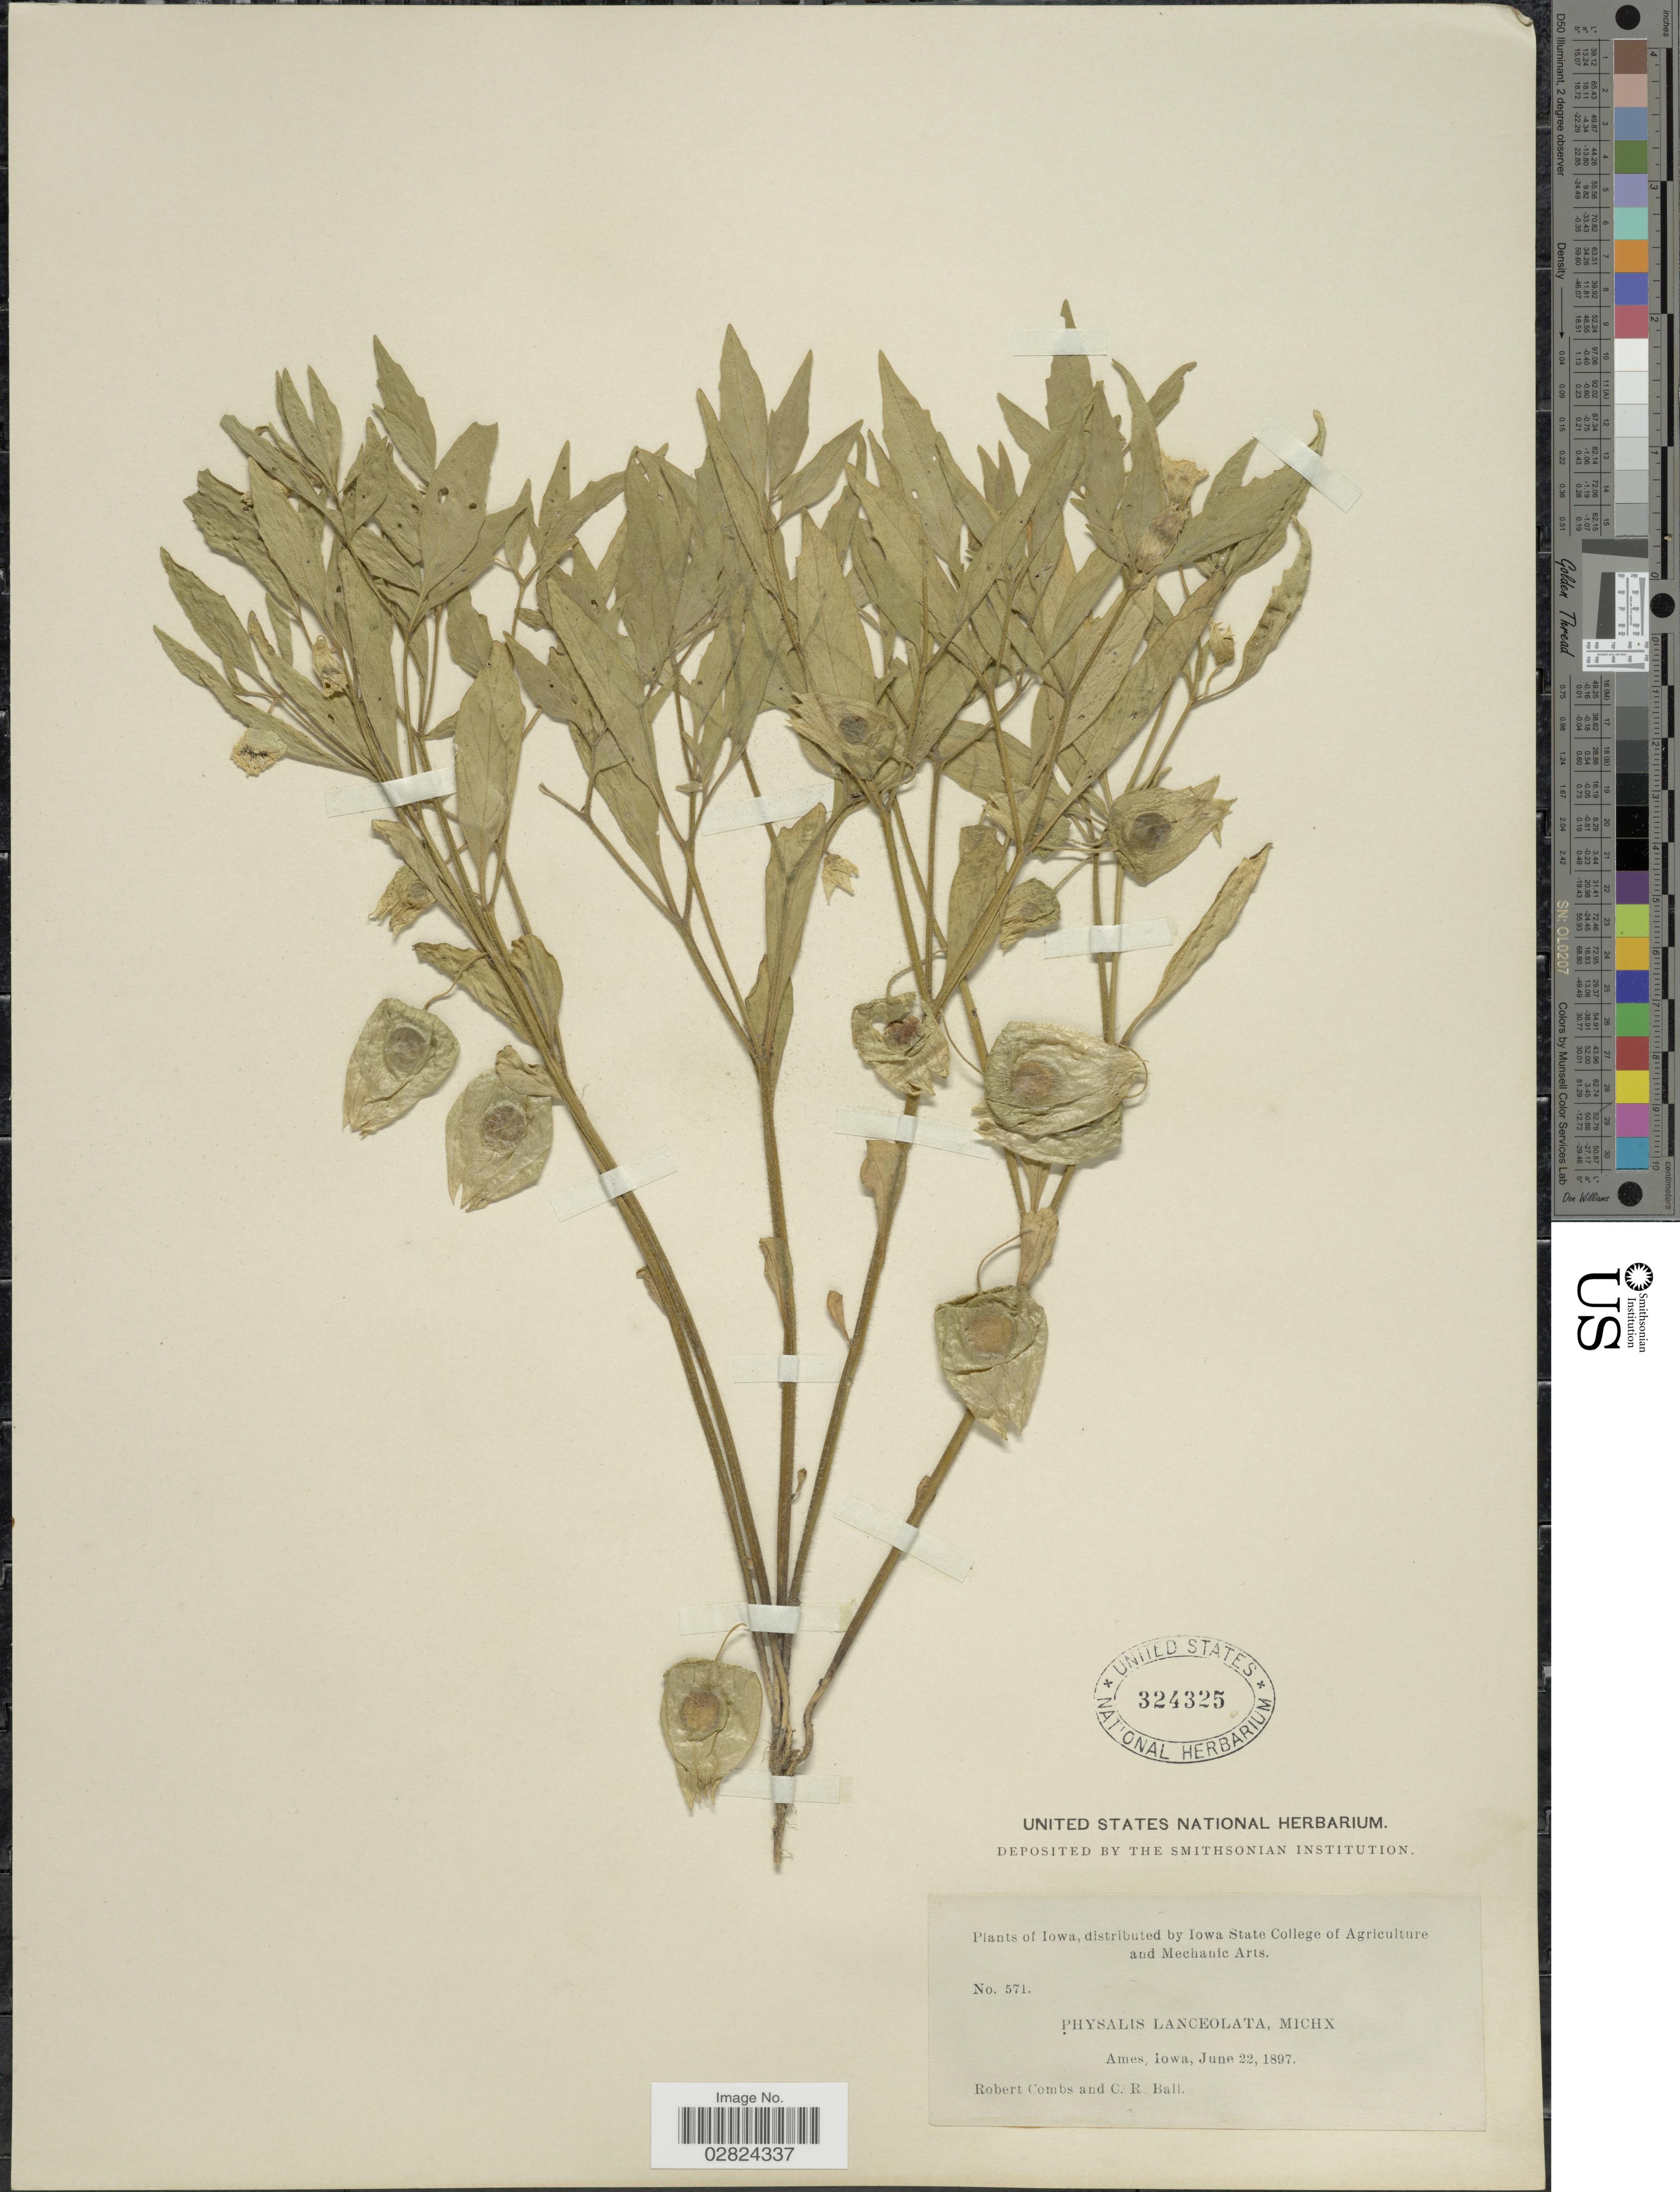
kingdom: Plantae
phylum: Tracheophyta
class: Magnoliopsida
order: Solanales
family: Solanaceae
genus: Physalis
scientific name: Physalis virginiana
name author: Mill.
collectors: R. Combs & C. R. Ball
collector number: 571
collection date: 1897-06-22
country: United States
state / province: Iowa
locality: Ames.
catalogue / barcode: US 324325